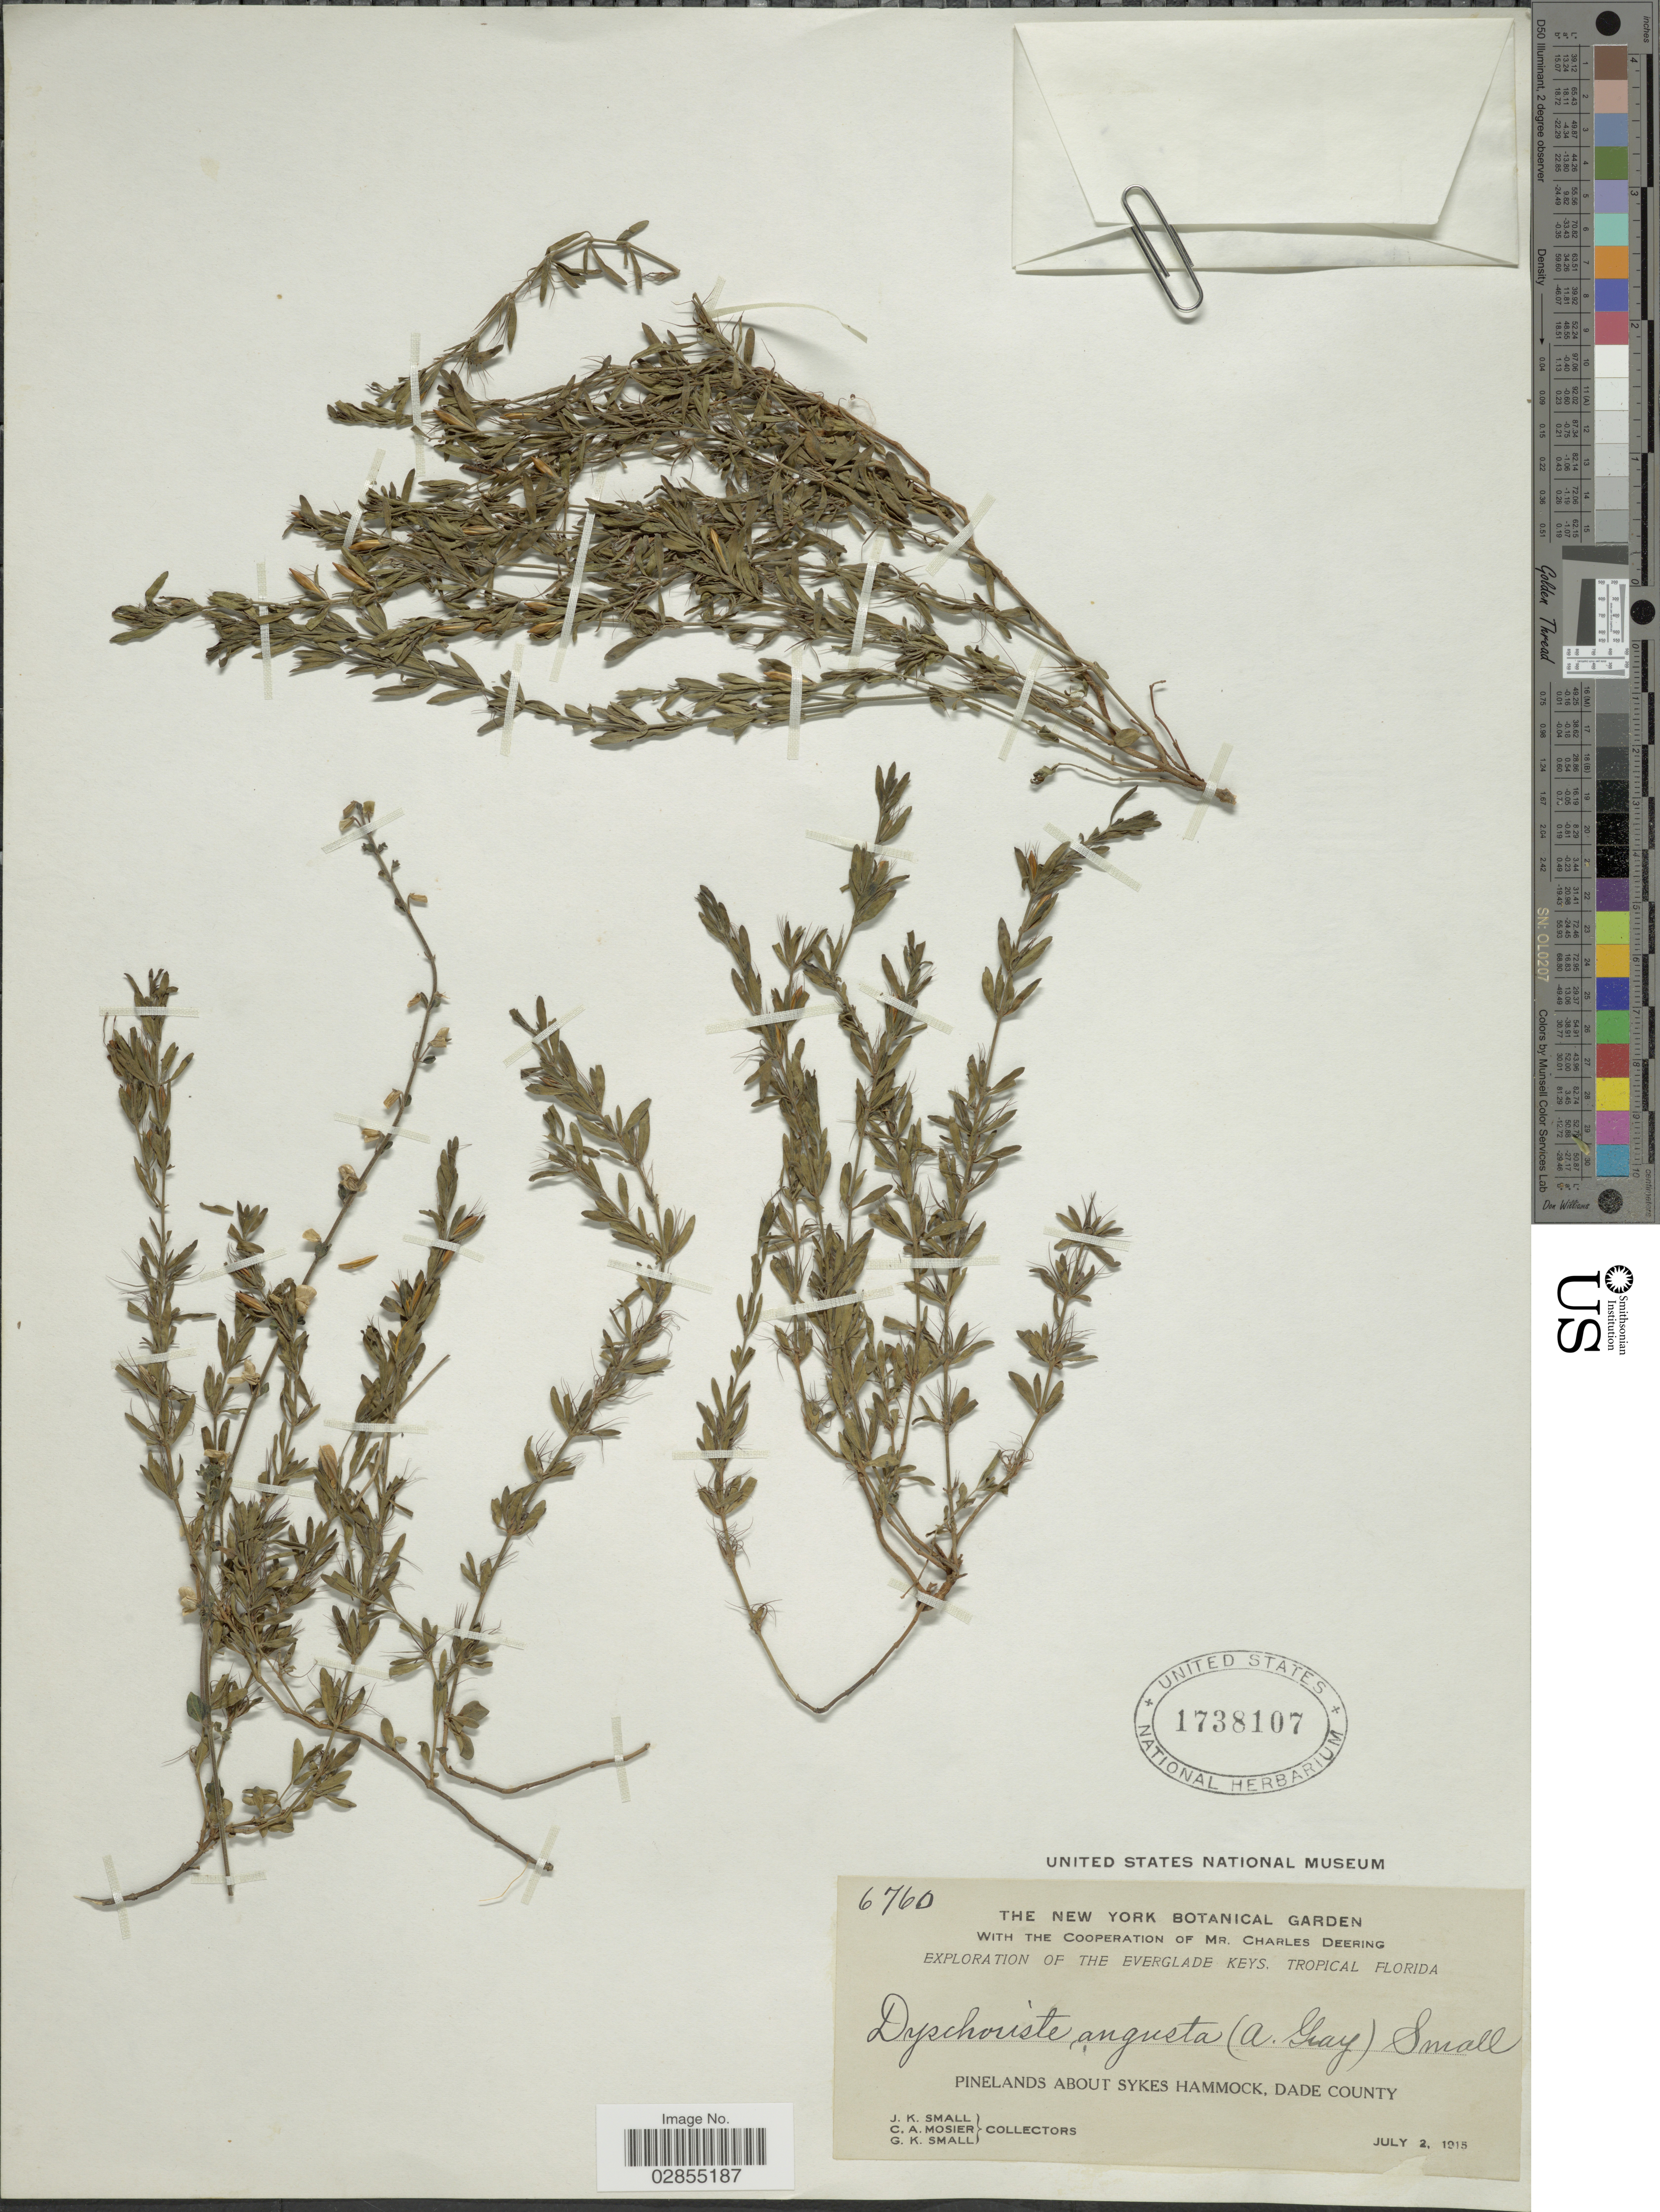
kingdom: Plantae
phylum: Tracheophyta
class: Magnoliopsida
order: Lamiales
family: Acanthaceae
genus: Dyschoriste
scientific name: Dyschoriste angusta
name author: (A. Gray) Small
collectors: J. K. Small, C. A. Mosier & G. K. Small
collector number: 6760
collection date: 1915-07-02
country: United States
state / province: Florida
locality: The Everglade Keys.Tropical Florida. Pinelands about Sykes Hammock, Dade County.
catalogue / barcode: US 1738107